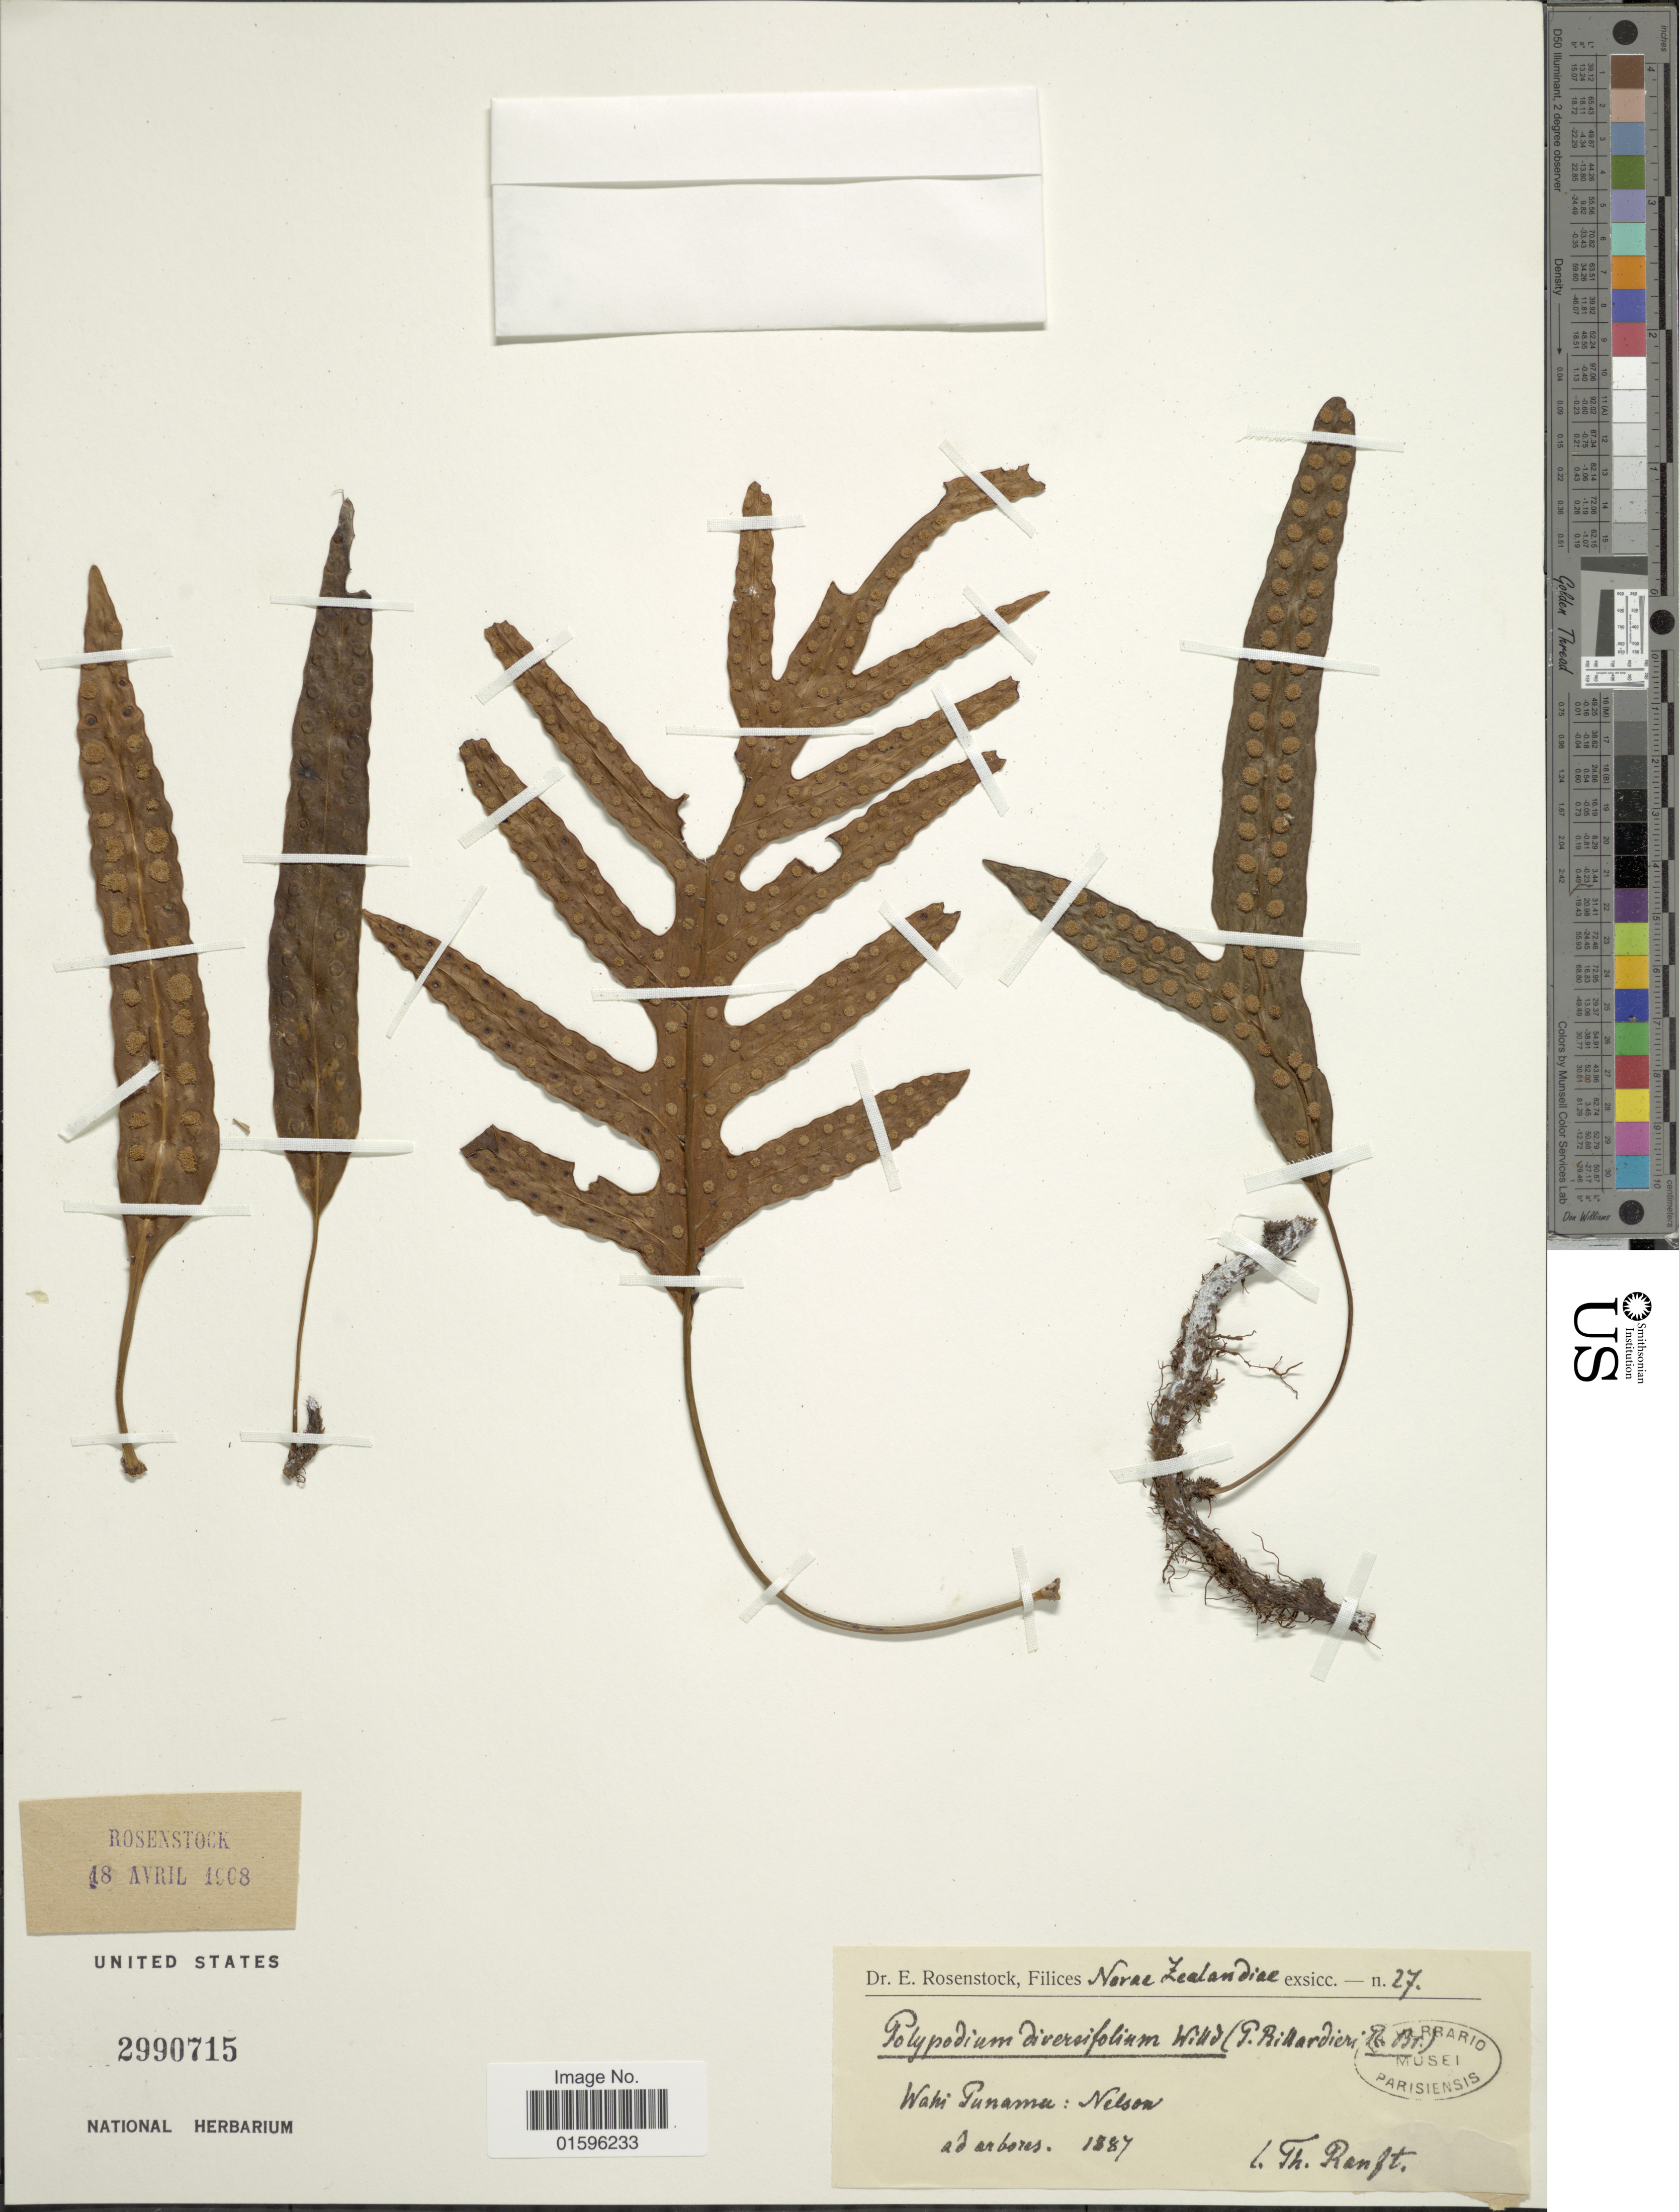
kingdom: Plantae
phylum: Tracheophyta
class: Polypodiopsida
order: Polypodiales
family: Polypodiaceae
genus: Polypodium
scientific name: Polypodium diversifolium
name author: Sw.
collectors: T. Ranft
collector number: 27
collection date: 1887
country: New Zealand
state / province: Nelson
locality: Novae Zealandicae [New Zealand], Wahi Punamu: Nelson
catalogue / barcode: US 2990715